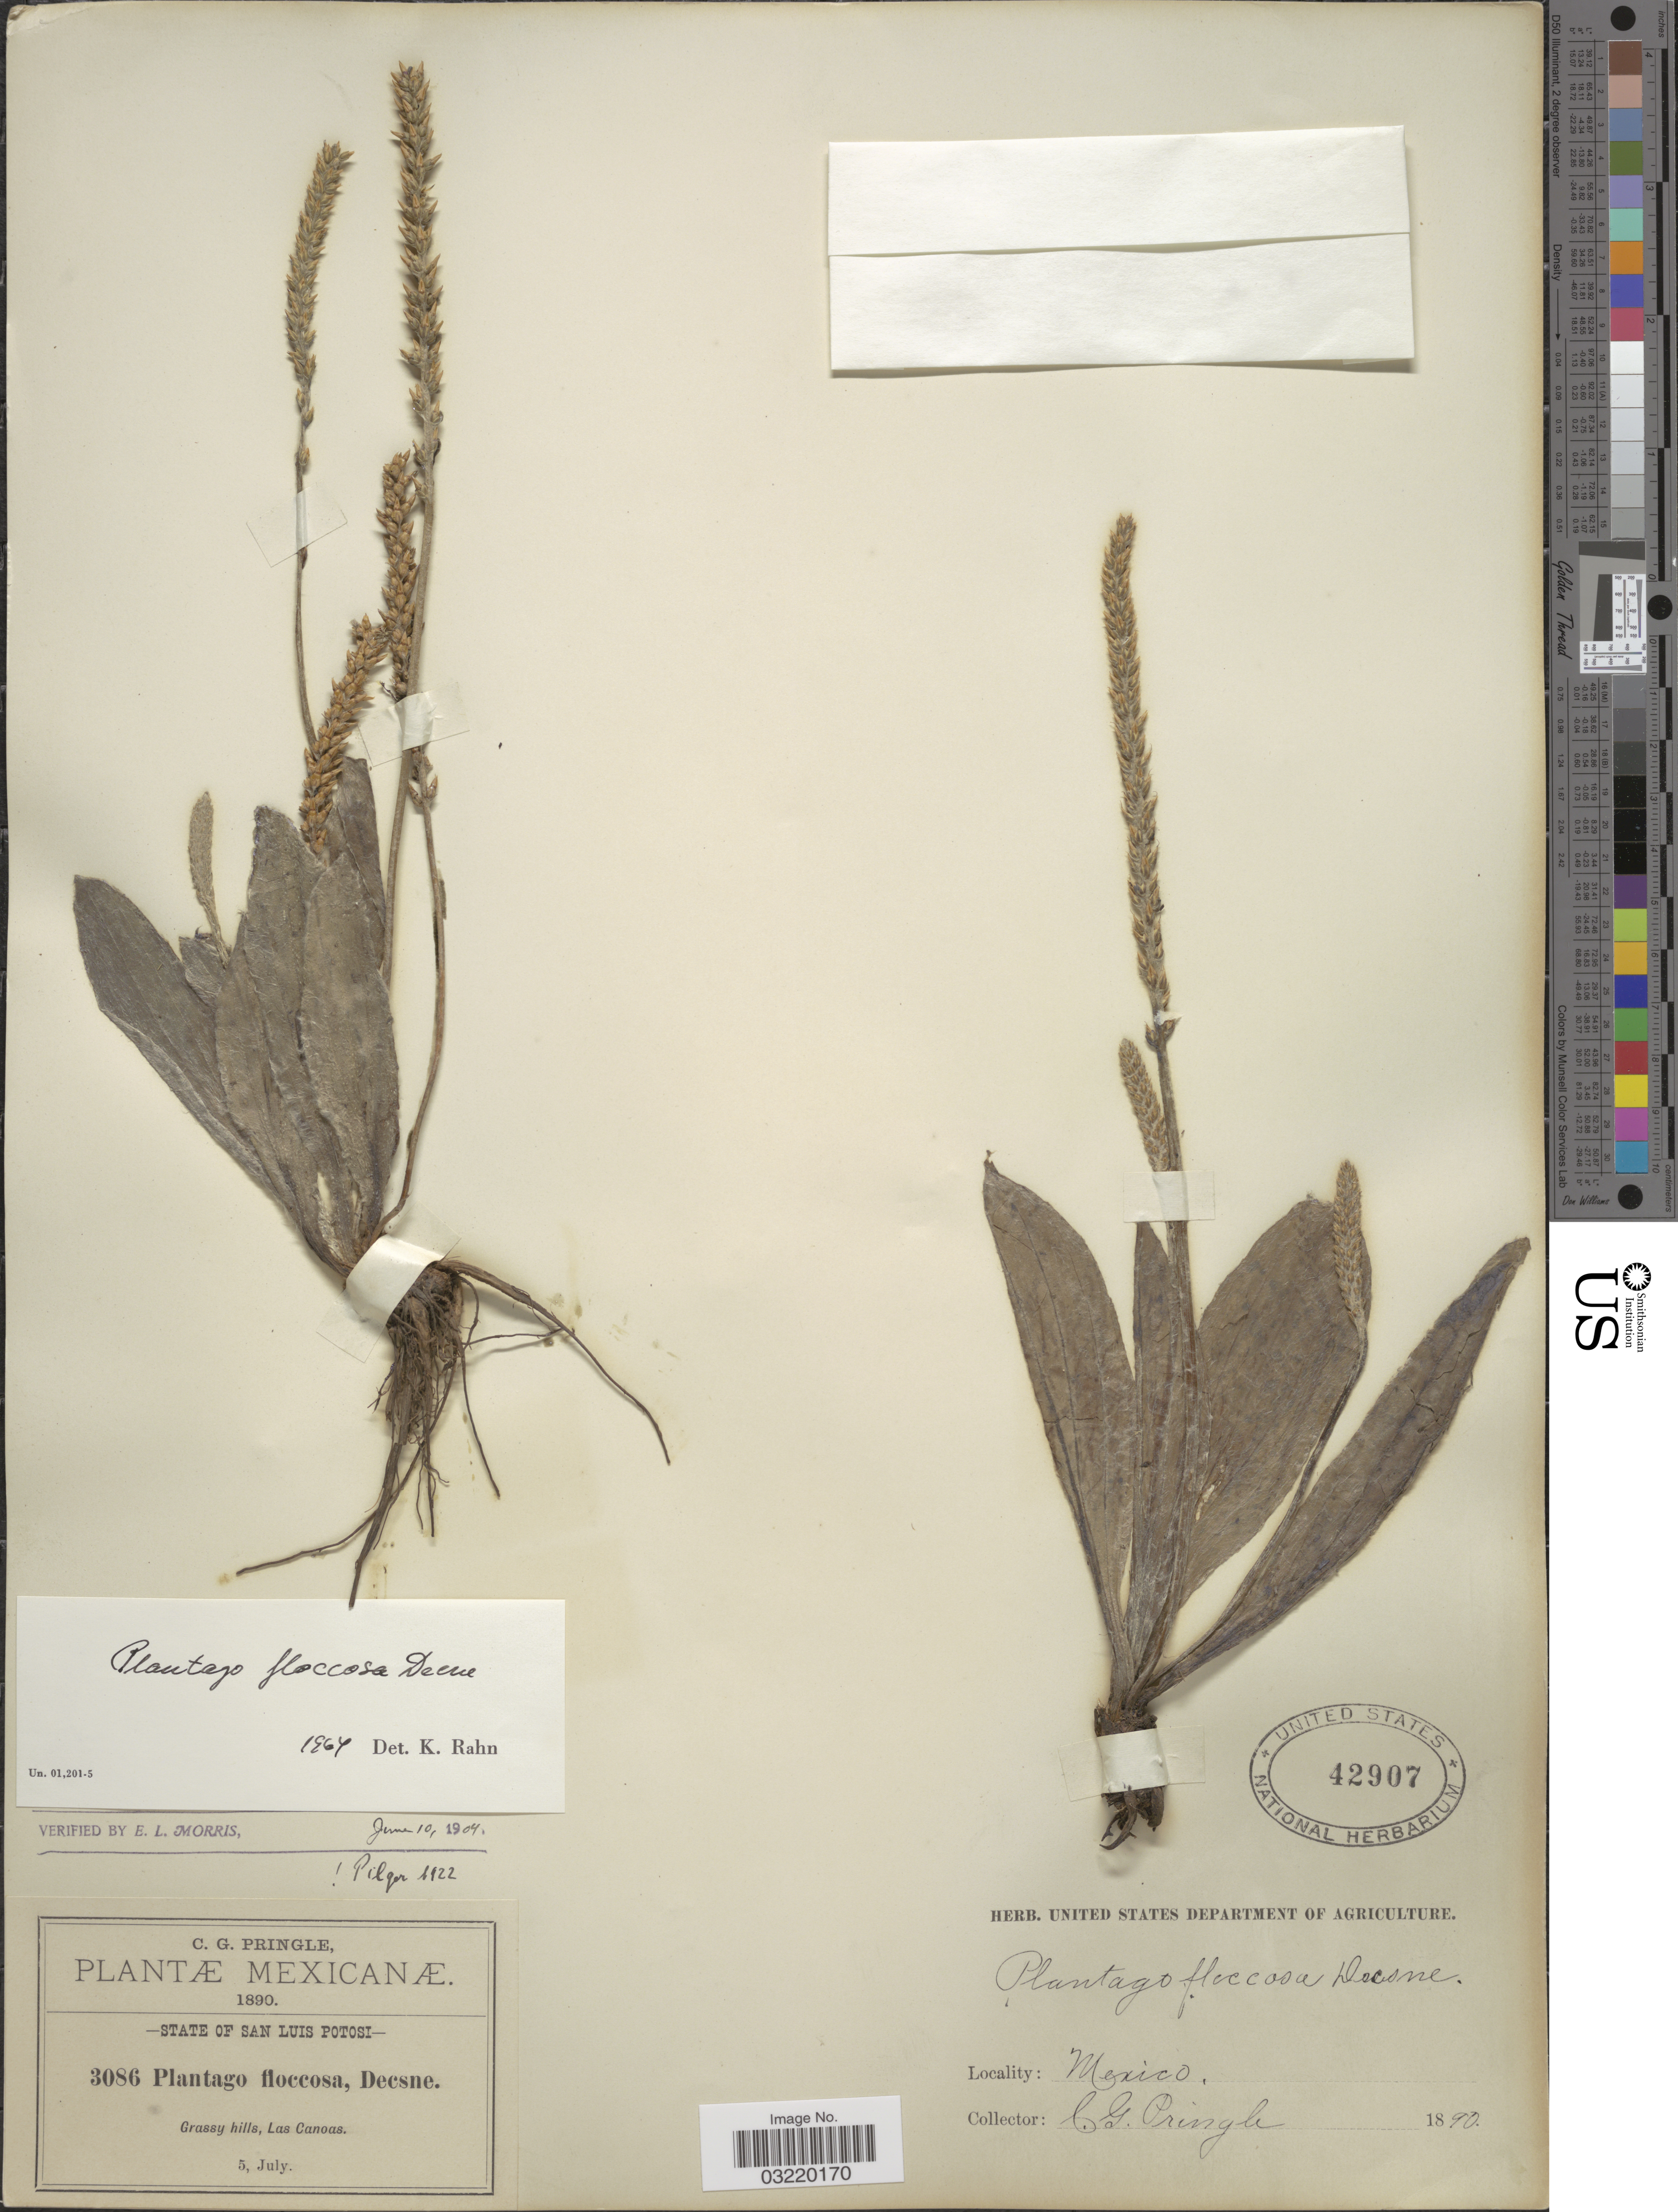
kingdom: Plantae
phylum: Tracheophyta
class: Magnoliopsida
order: Lamiales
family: Plantaginaceae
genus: Plantago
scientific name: Plantago floccosa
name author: Decne.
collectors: C. G. Pringle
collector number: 3086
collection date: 1890-07-05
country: Mexico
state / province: San Luis Potosí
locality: Las Canoas.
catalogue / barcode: US 42907